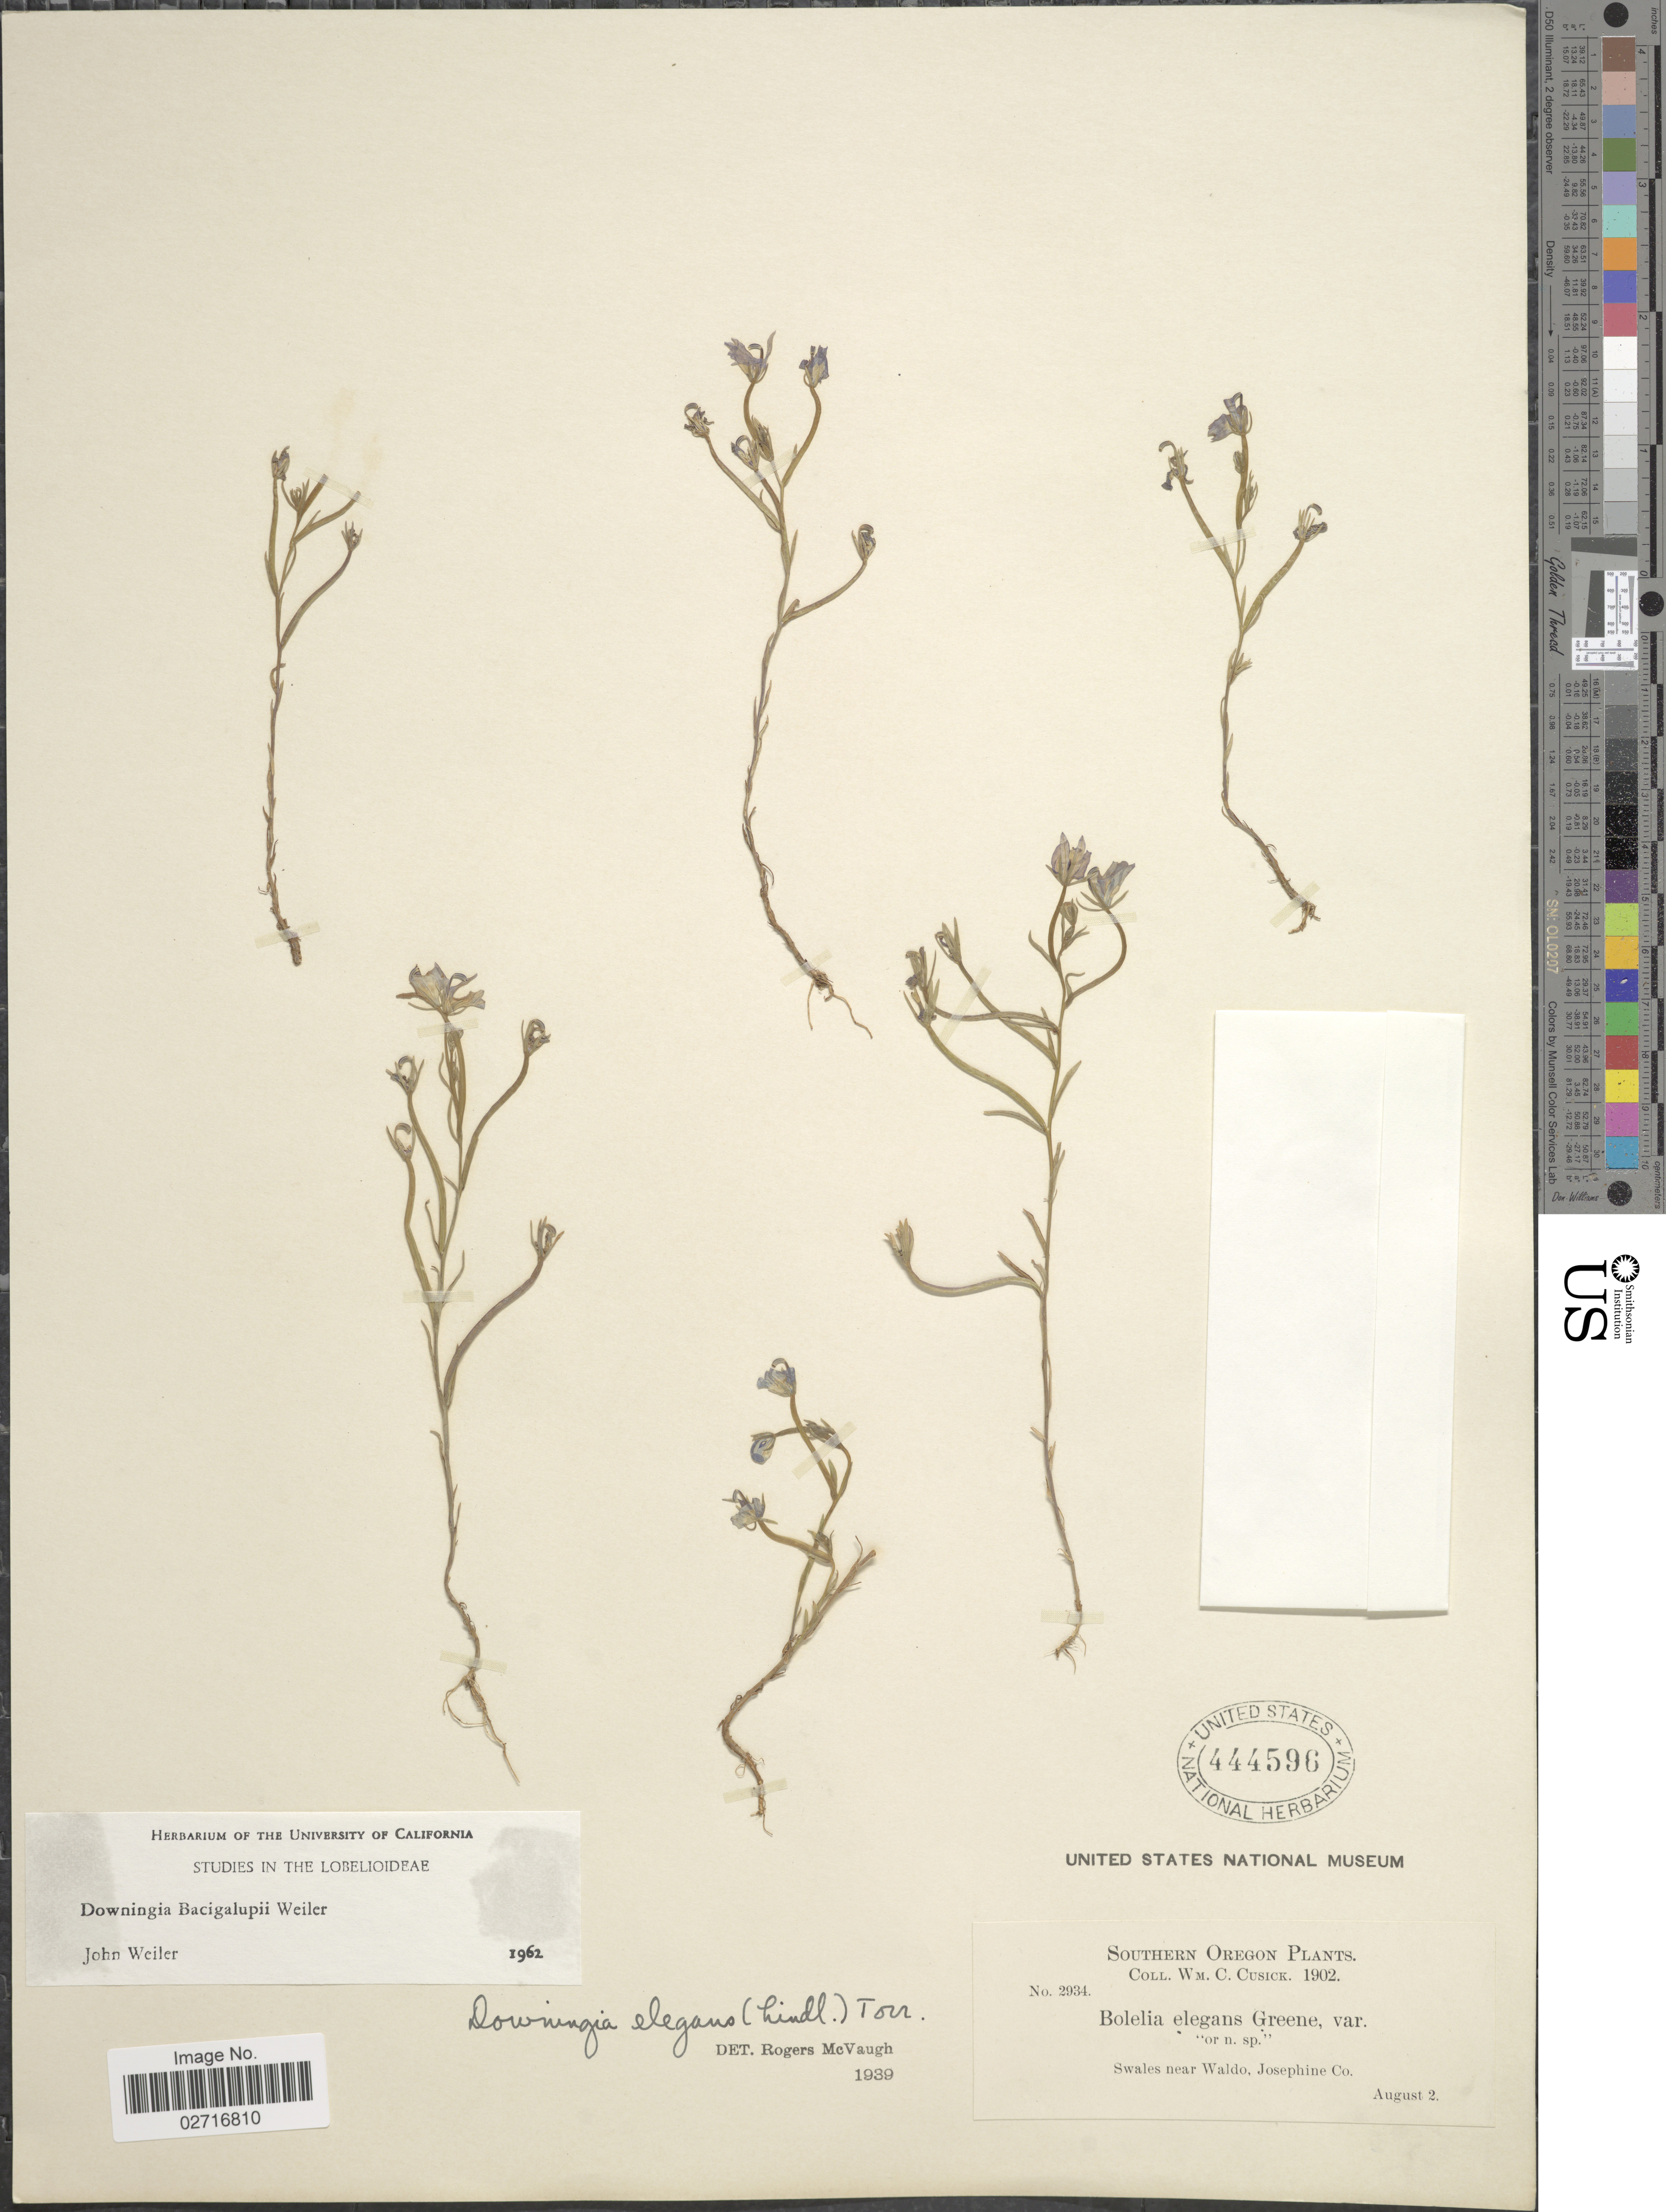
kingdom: Plantae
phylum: Tracheophyta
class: Magnoliopsida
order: Asterales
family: Campanulaceae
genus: Downingia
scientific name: Downingia bacigalupii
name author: Weiler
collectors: W. C. Cusick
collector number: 2934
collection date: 1902-08-02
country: United States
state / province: Oregon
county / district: Josephine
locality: Southern Oregon, swales near Waldo, Josephine Co.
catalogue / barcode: US 444596